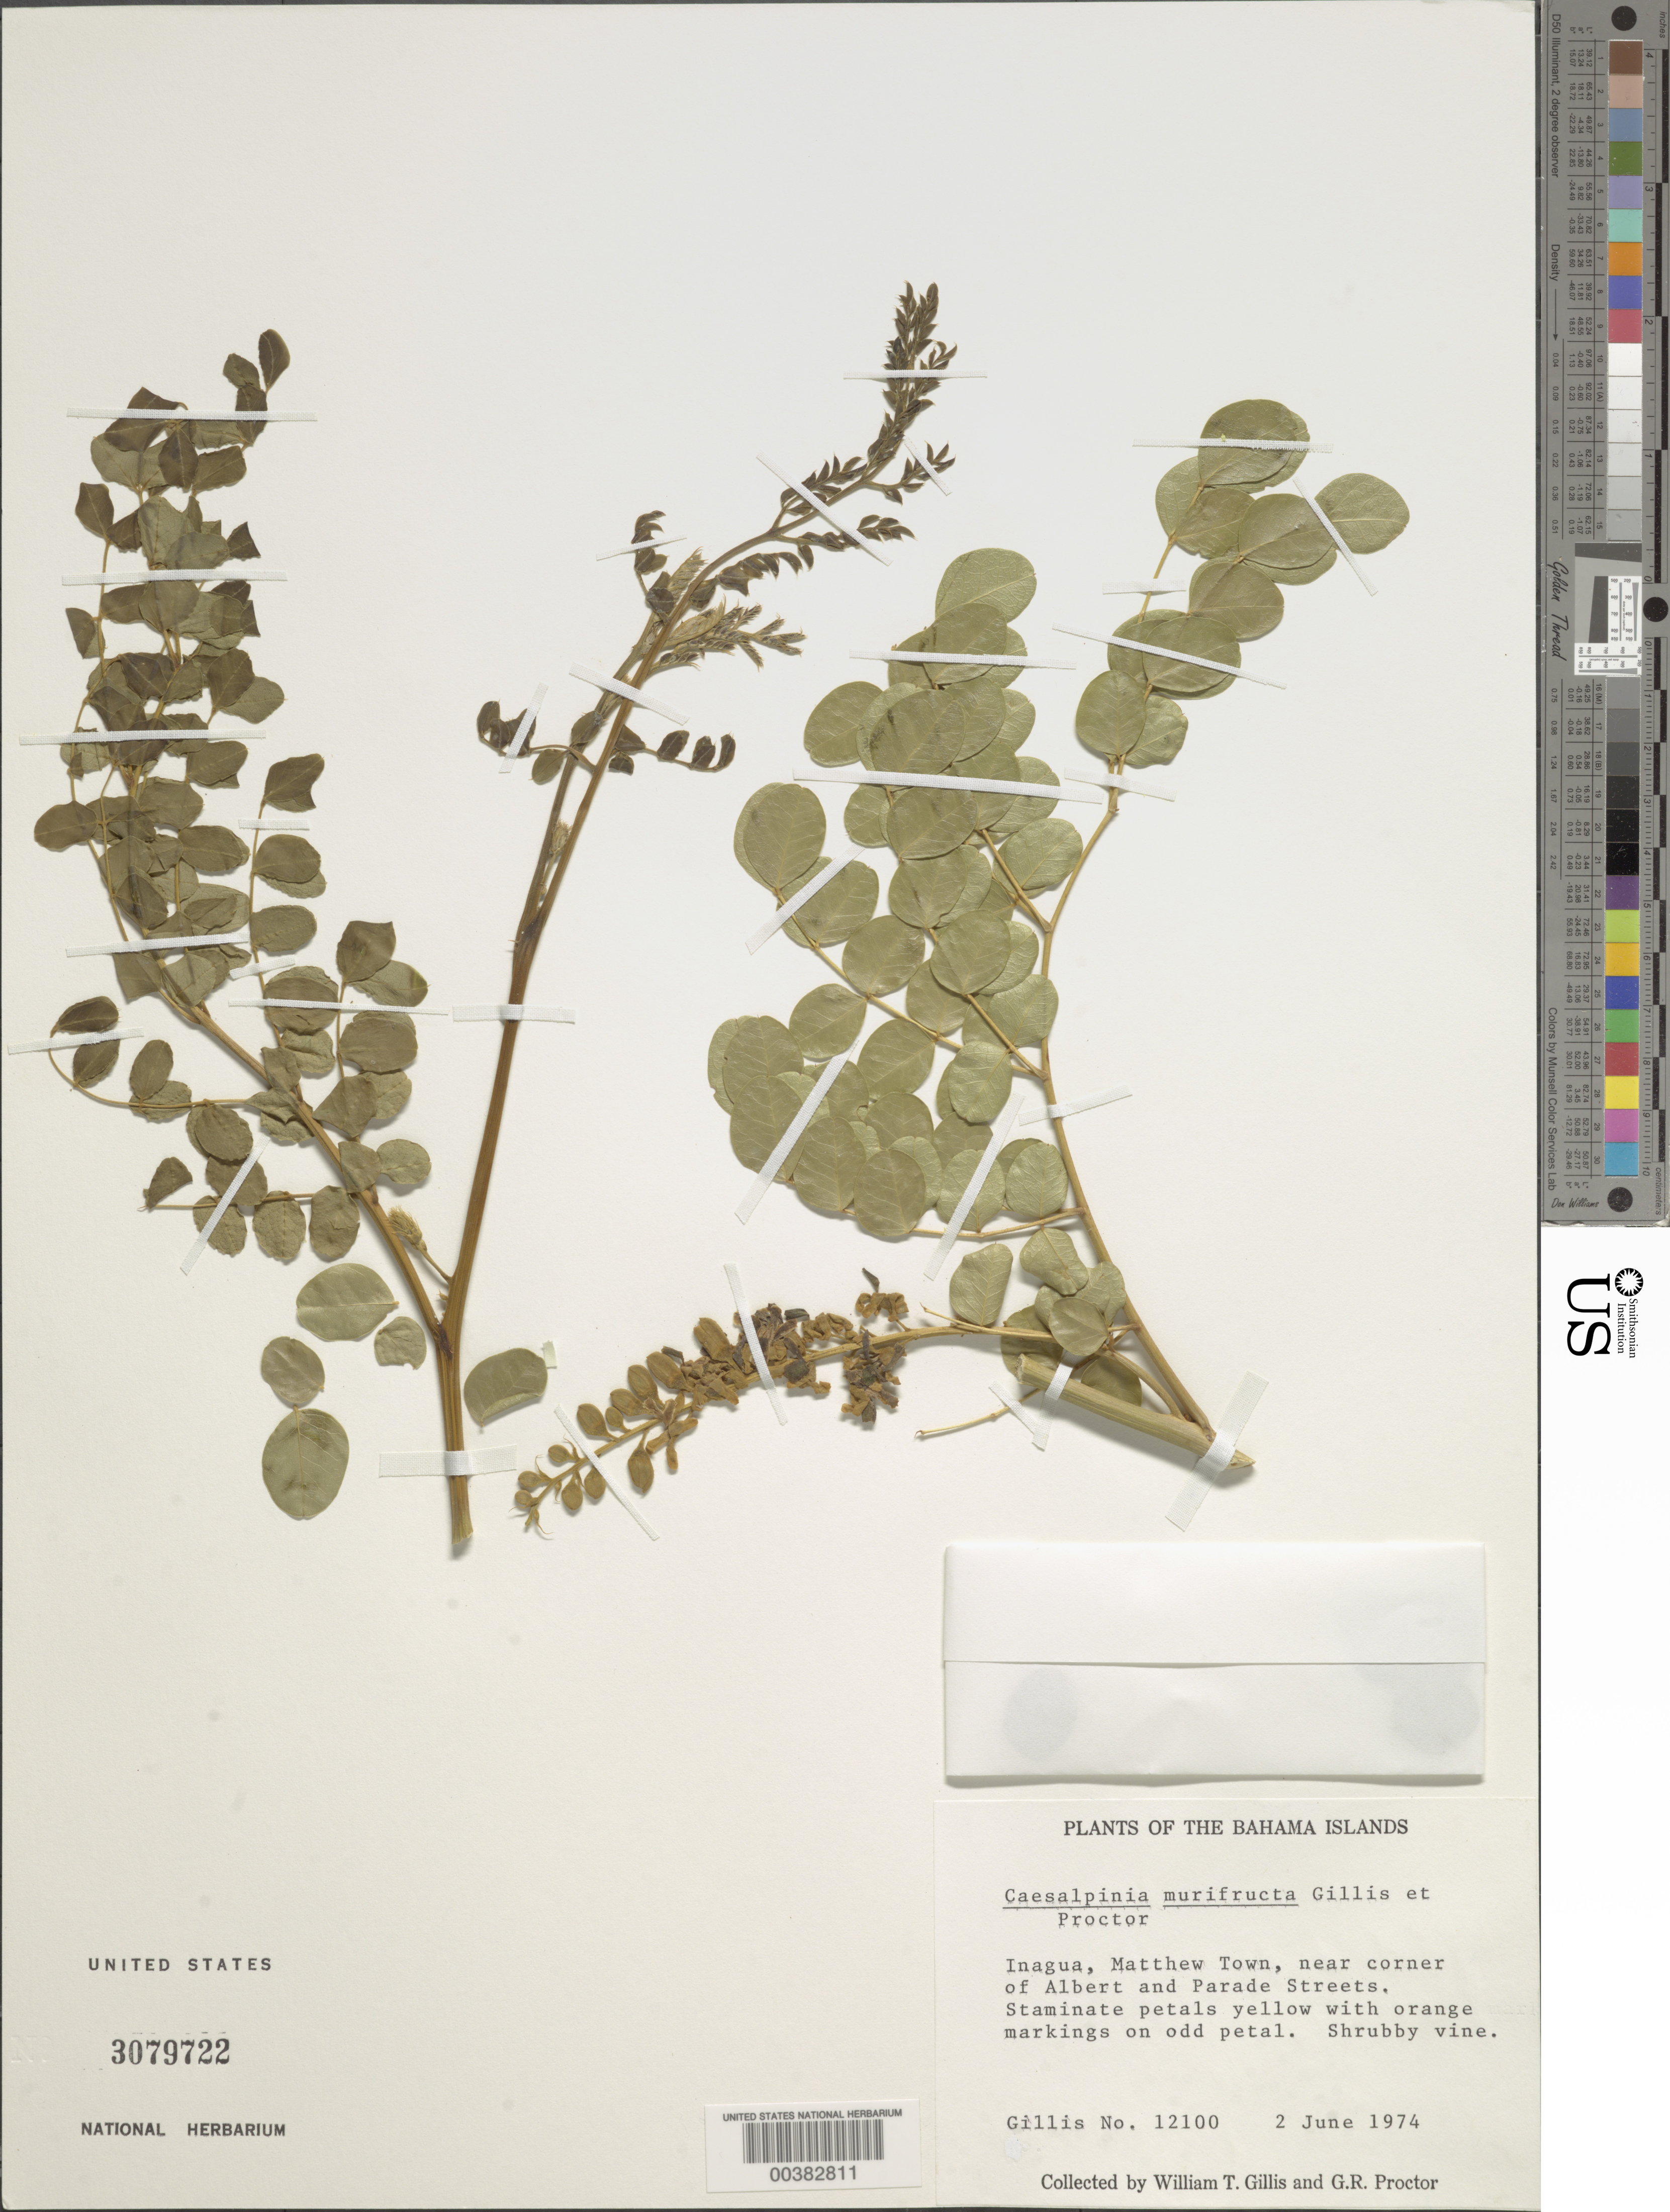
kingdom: Plantae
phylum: Tracheophyta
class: Magnoliopsida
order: Fabales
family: Fabaceae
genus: Guilandina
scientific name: Guilandina murifructa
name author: (Gillis & Proctor) G.P. Lewis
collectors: W. T. Gillis & G. R. Proctor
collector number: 12100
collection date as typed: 02 Jun 1974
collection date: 1974-06-02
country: Bahamas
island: Great Inagua Island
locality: Inagua, matthew town, near corner of albert and parade streets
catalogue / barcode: US 3079722